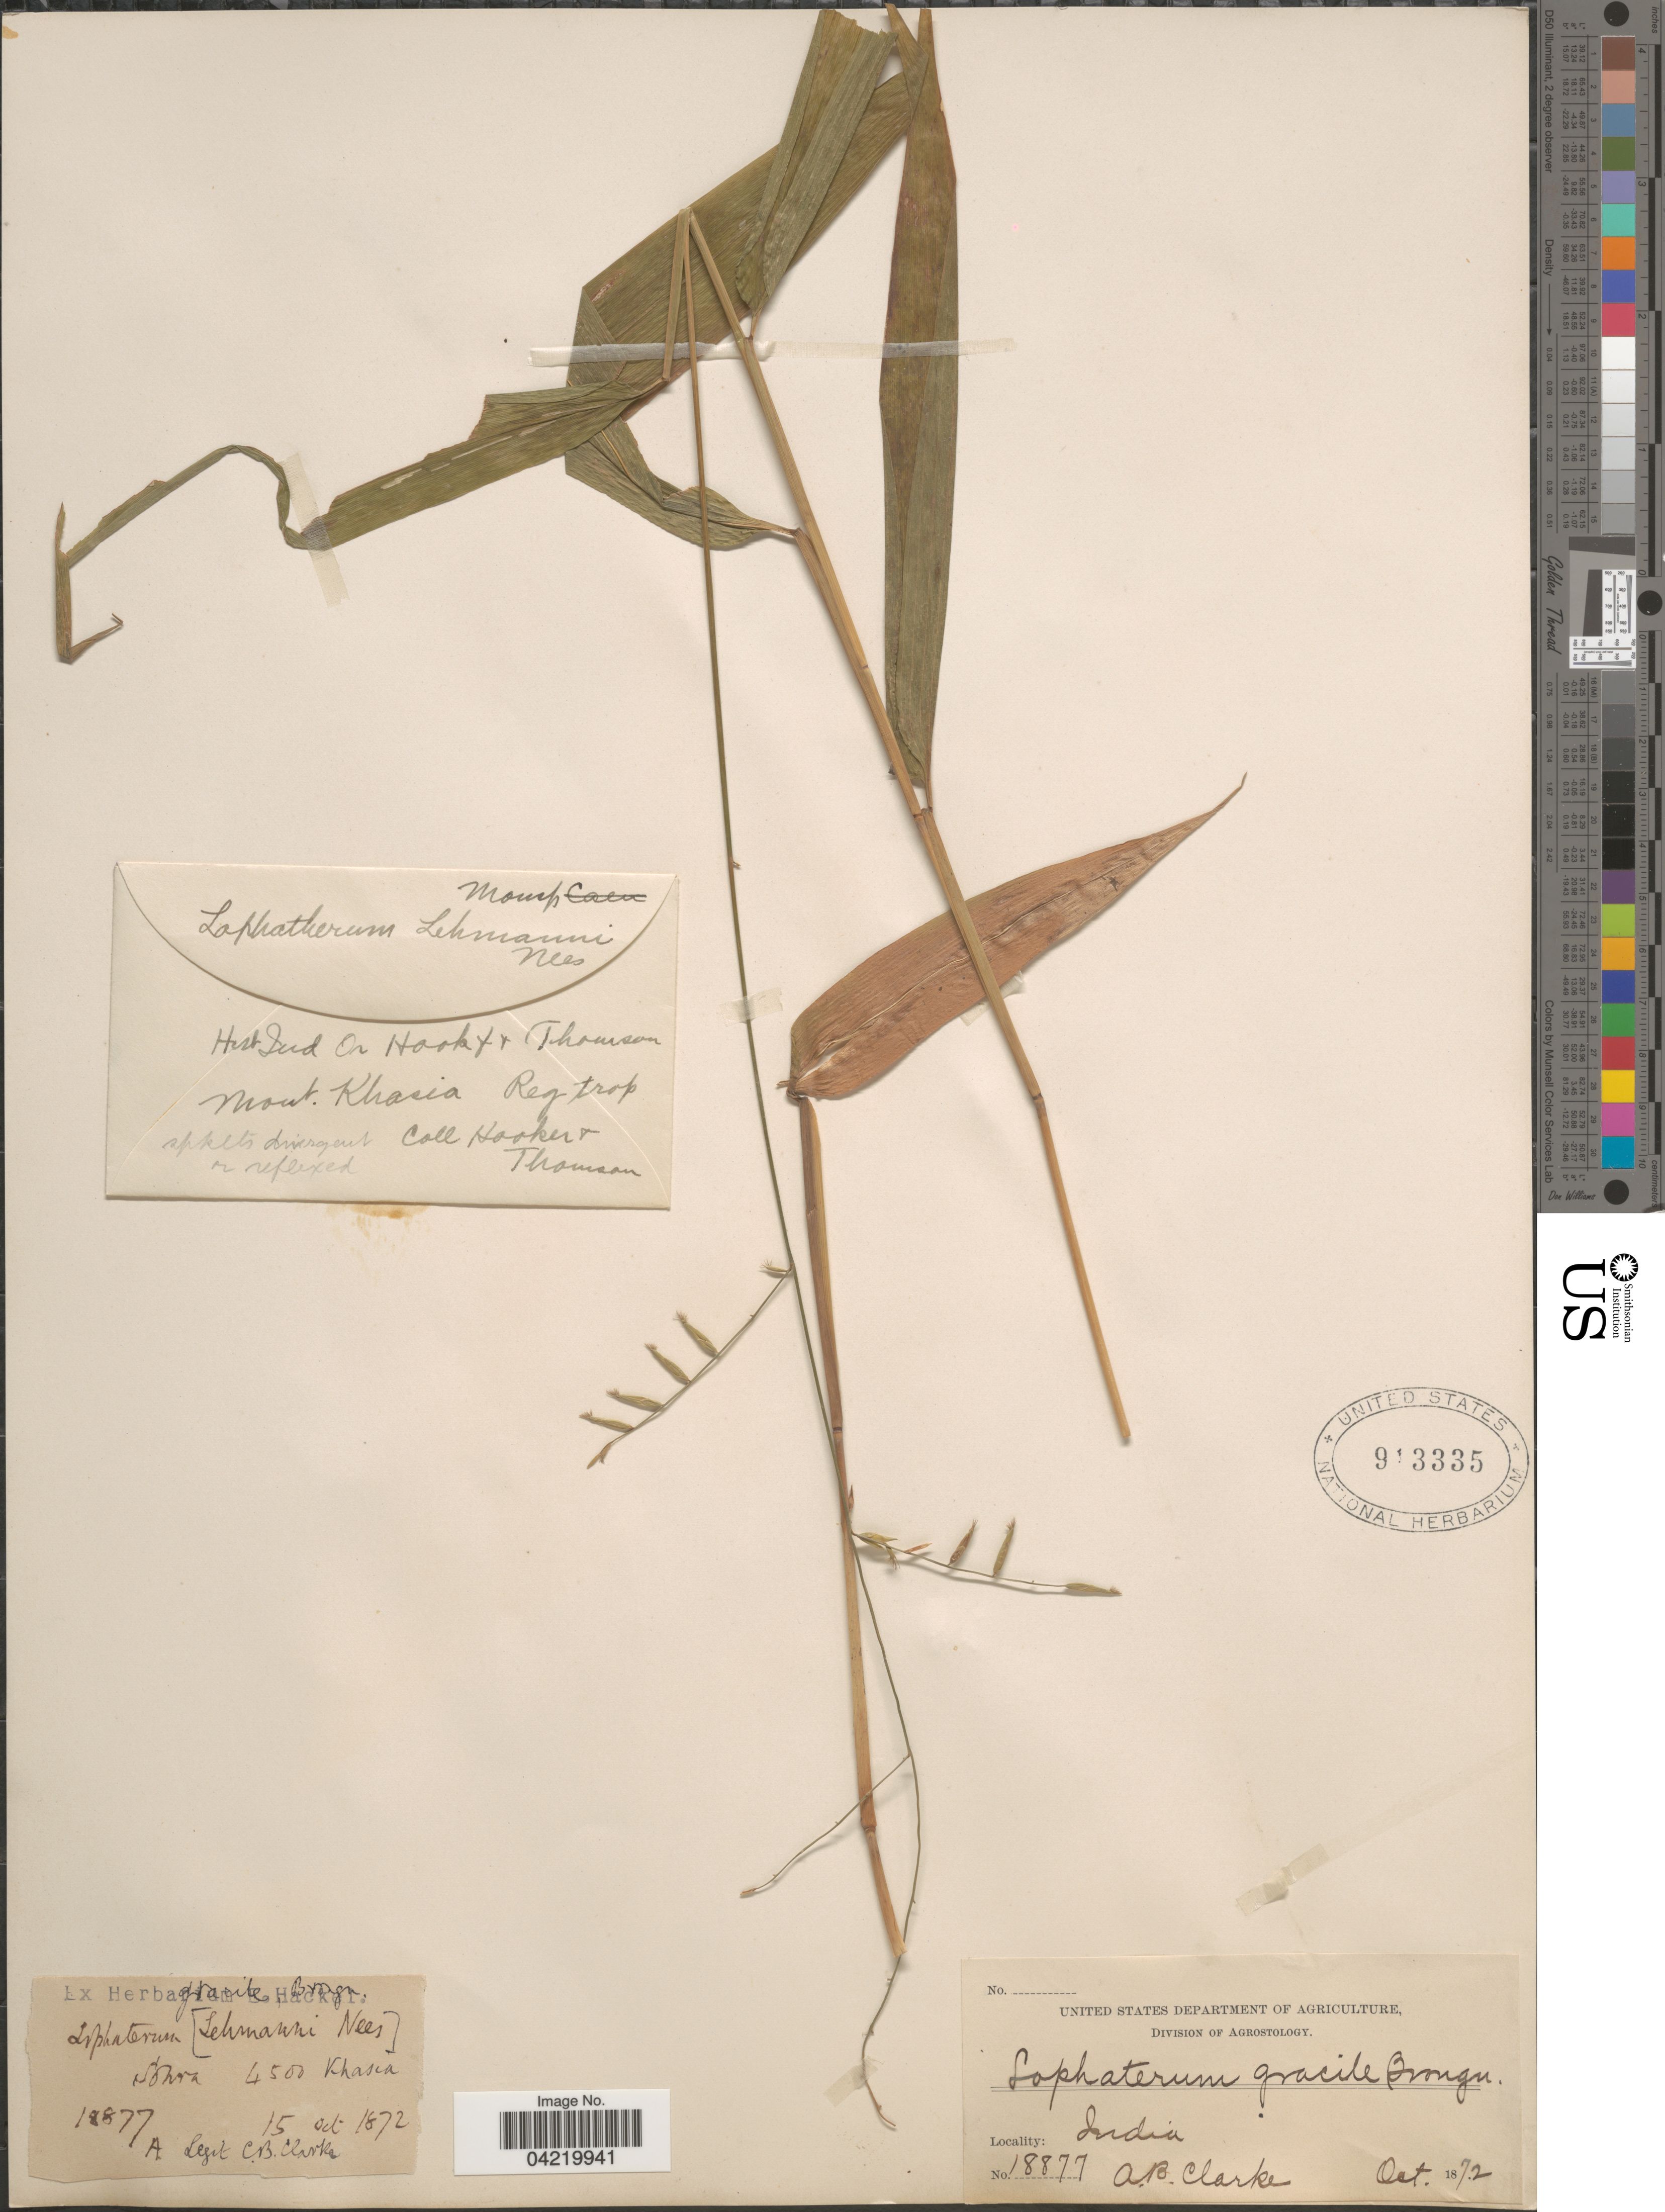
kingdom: Plantae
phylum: Tracheophyta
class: Liliopsida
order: Poales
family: Poaceae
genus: Lophatherum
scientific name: Lophatherum gracile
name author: Brongn.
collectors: C. B. Clarke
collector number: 18877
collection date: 1872-10-15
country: India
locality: Khasia.